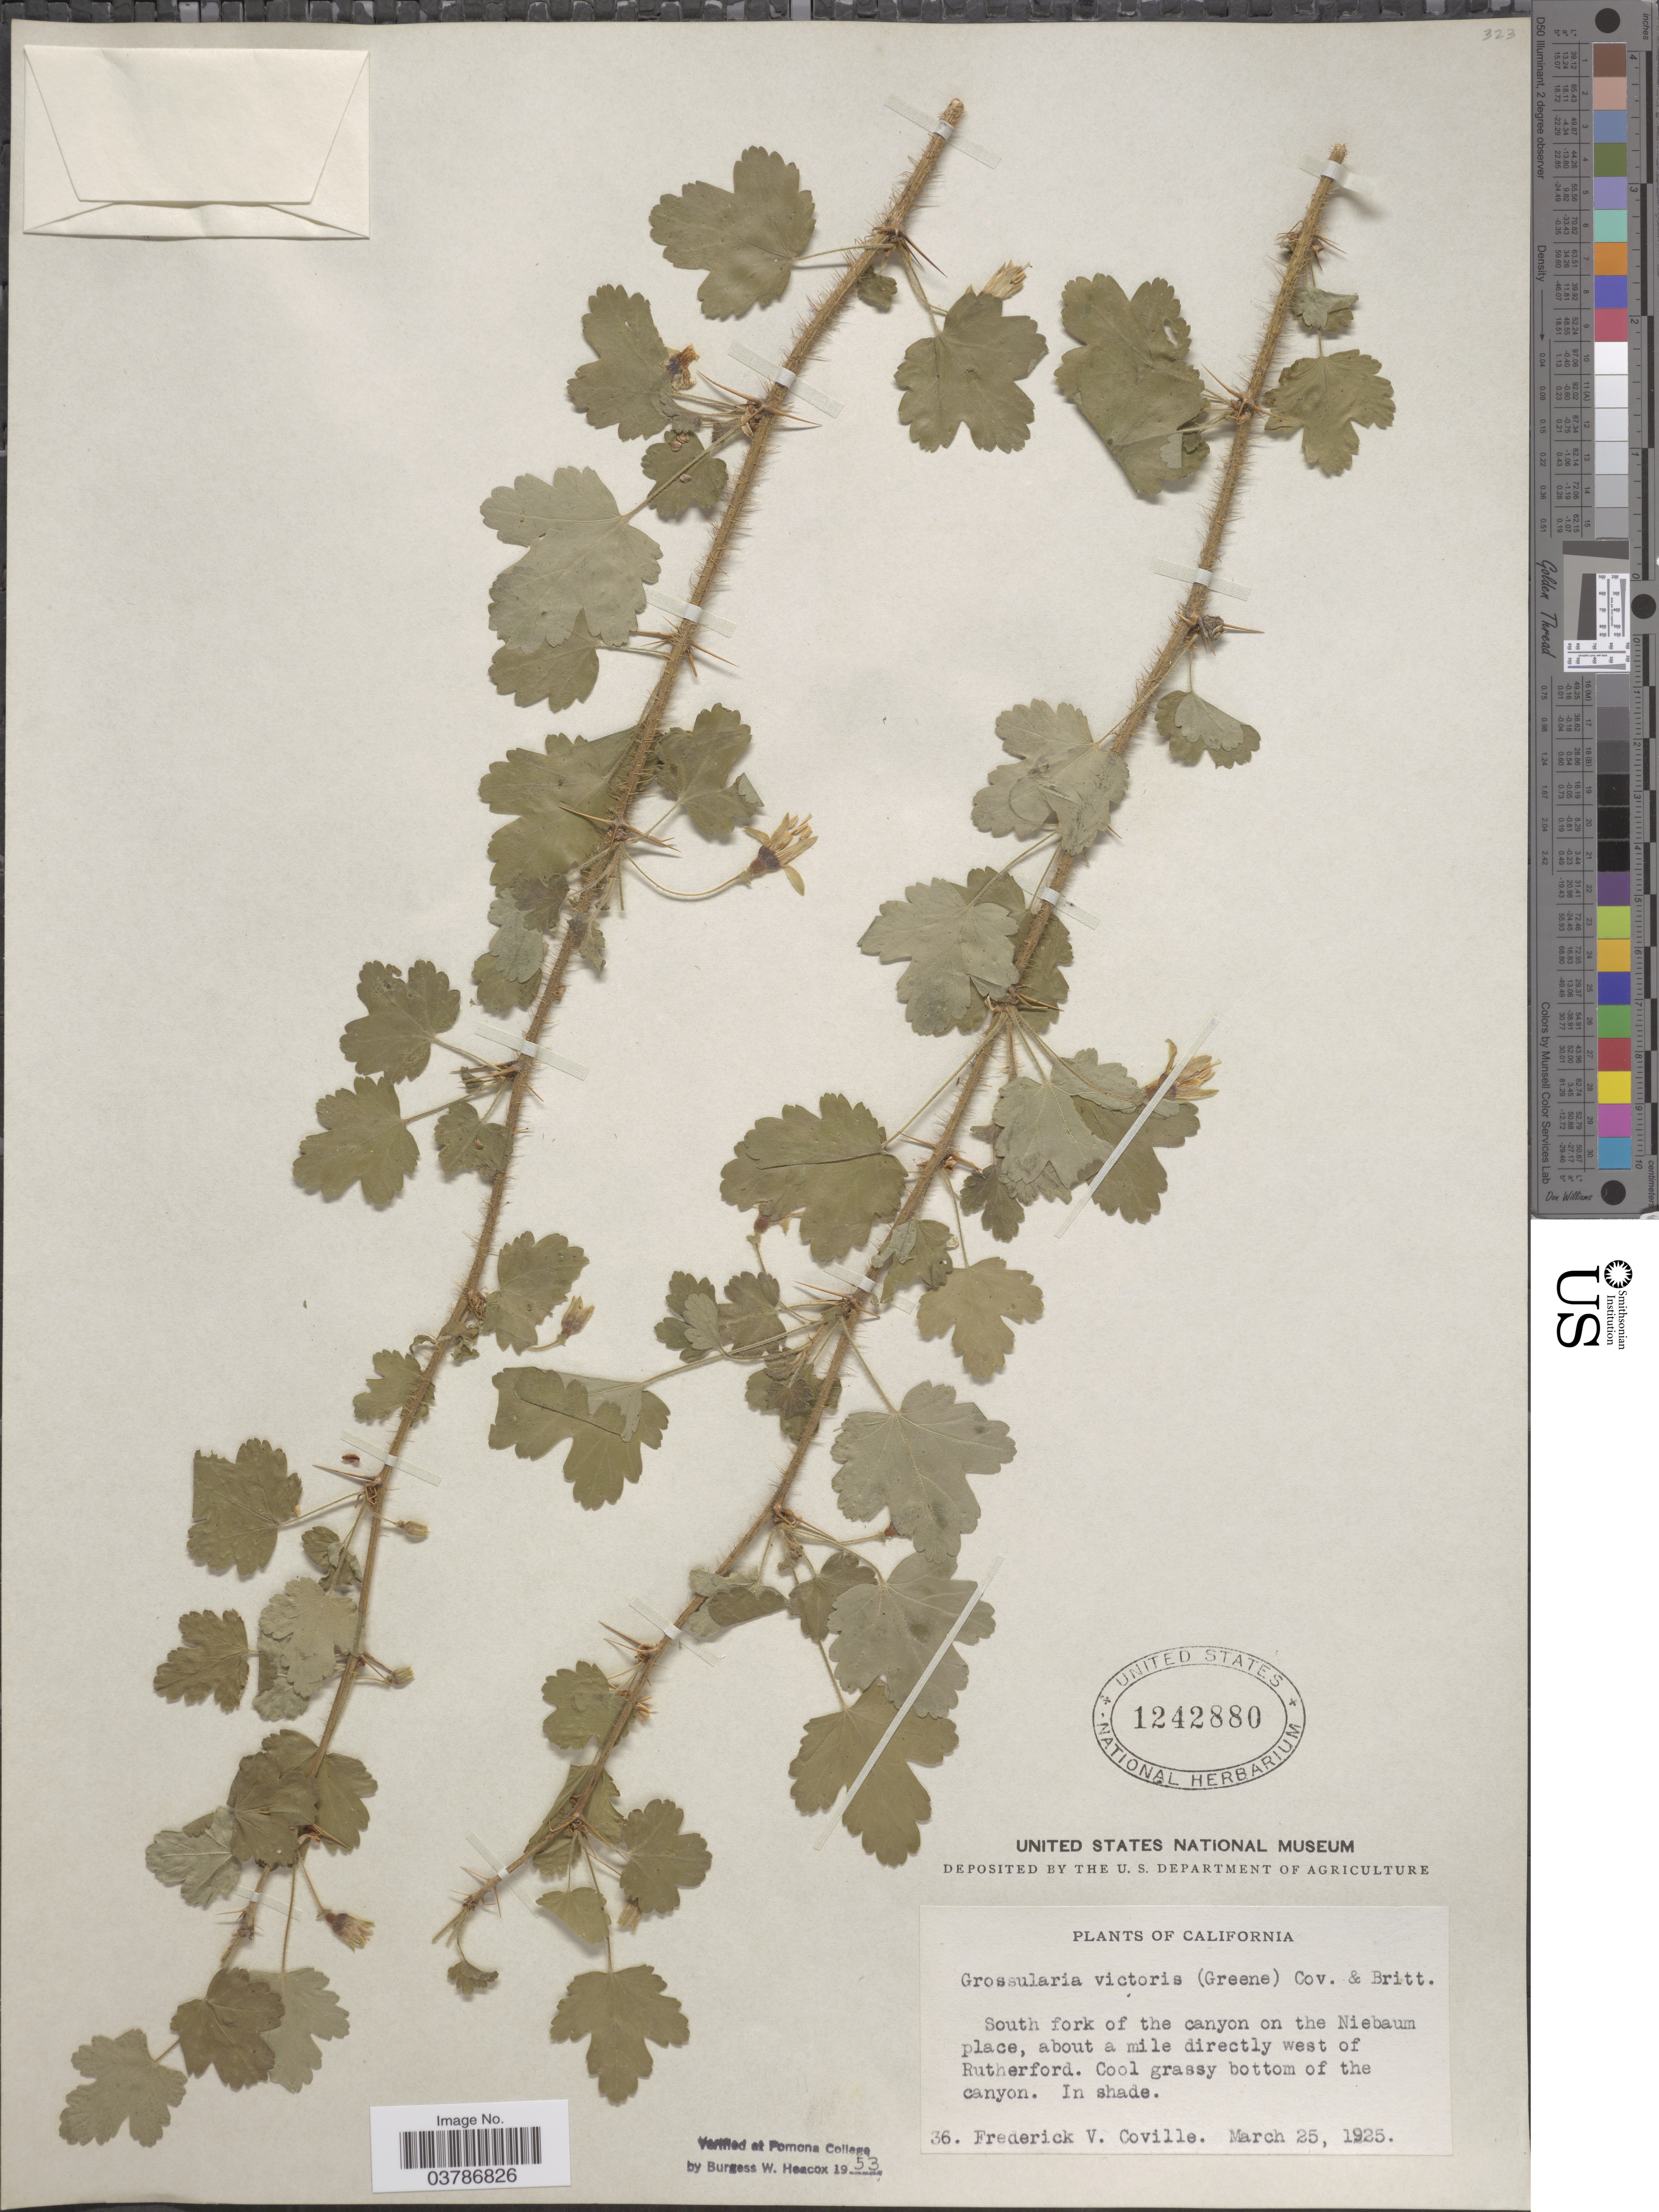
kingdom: Plantae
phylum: Tracheophyta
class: Magnoliopsida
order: Saxifragales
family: Grossulariaceae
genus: Ribes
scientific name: Ribes victoris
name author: Greene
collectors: F. V. Coville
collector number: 36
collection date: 1925-03-25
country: United States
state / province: California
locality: South fork of the canyon on the Niebaum place, about a mile directly west of Rutherford. Cool grassy bottom of the canyon.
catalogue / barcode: US 1242880